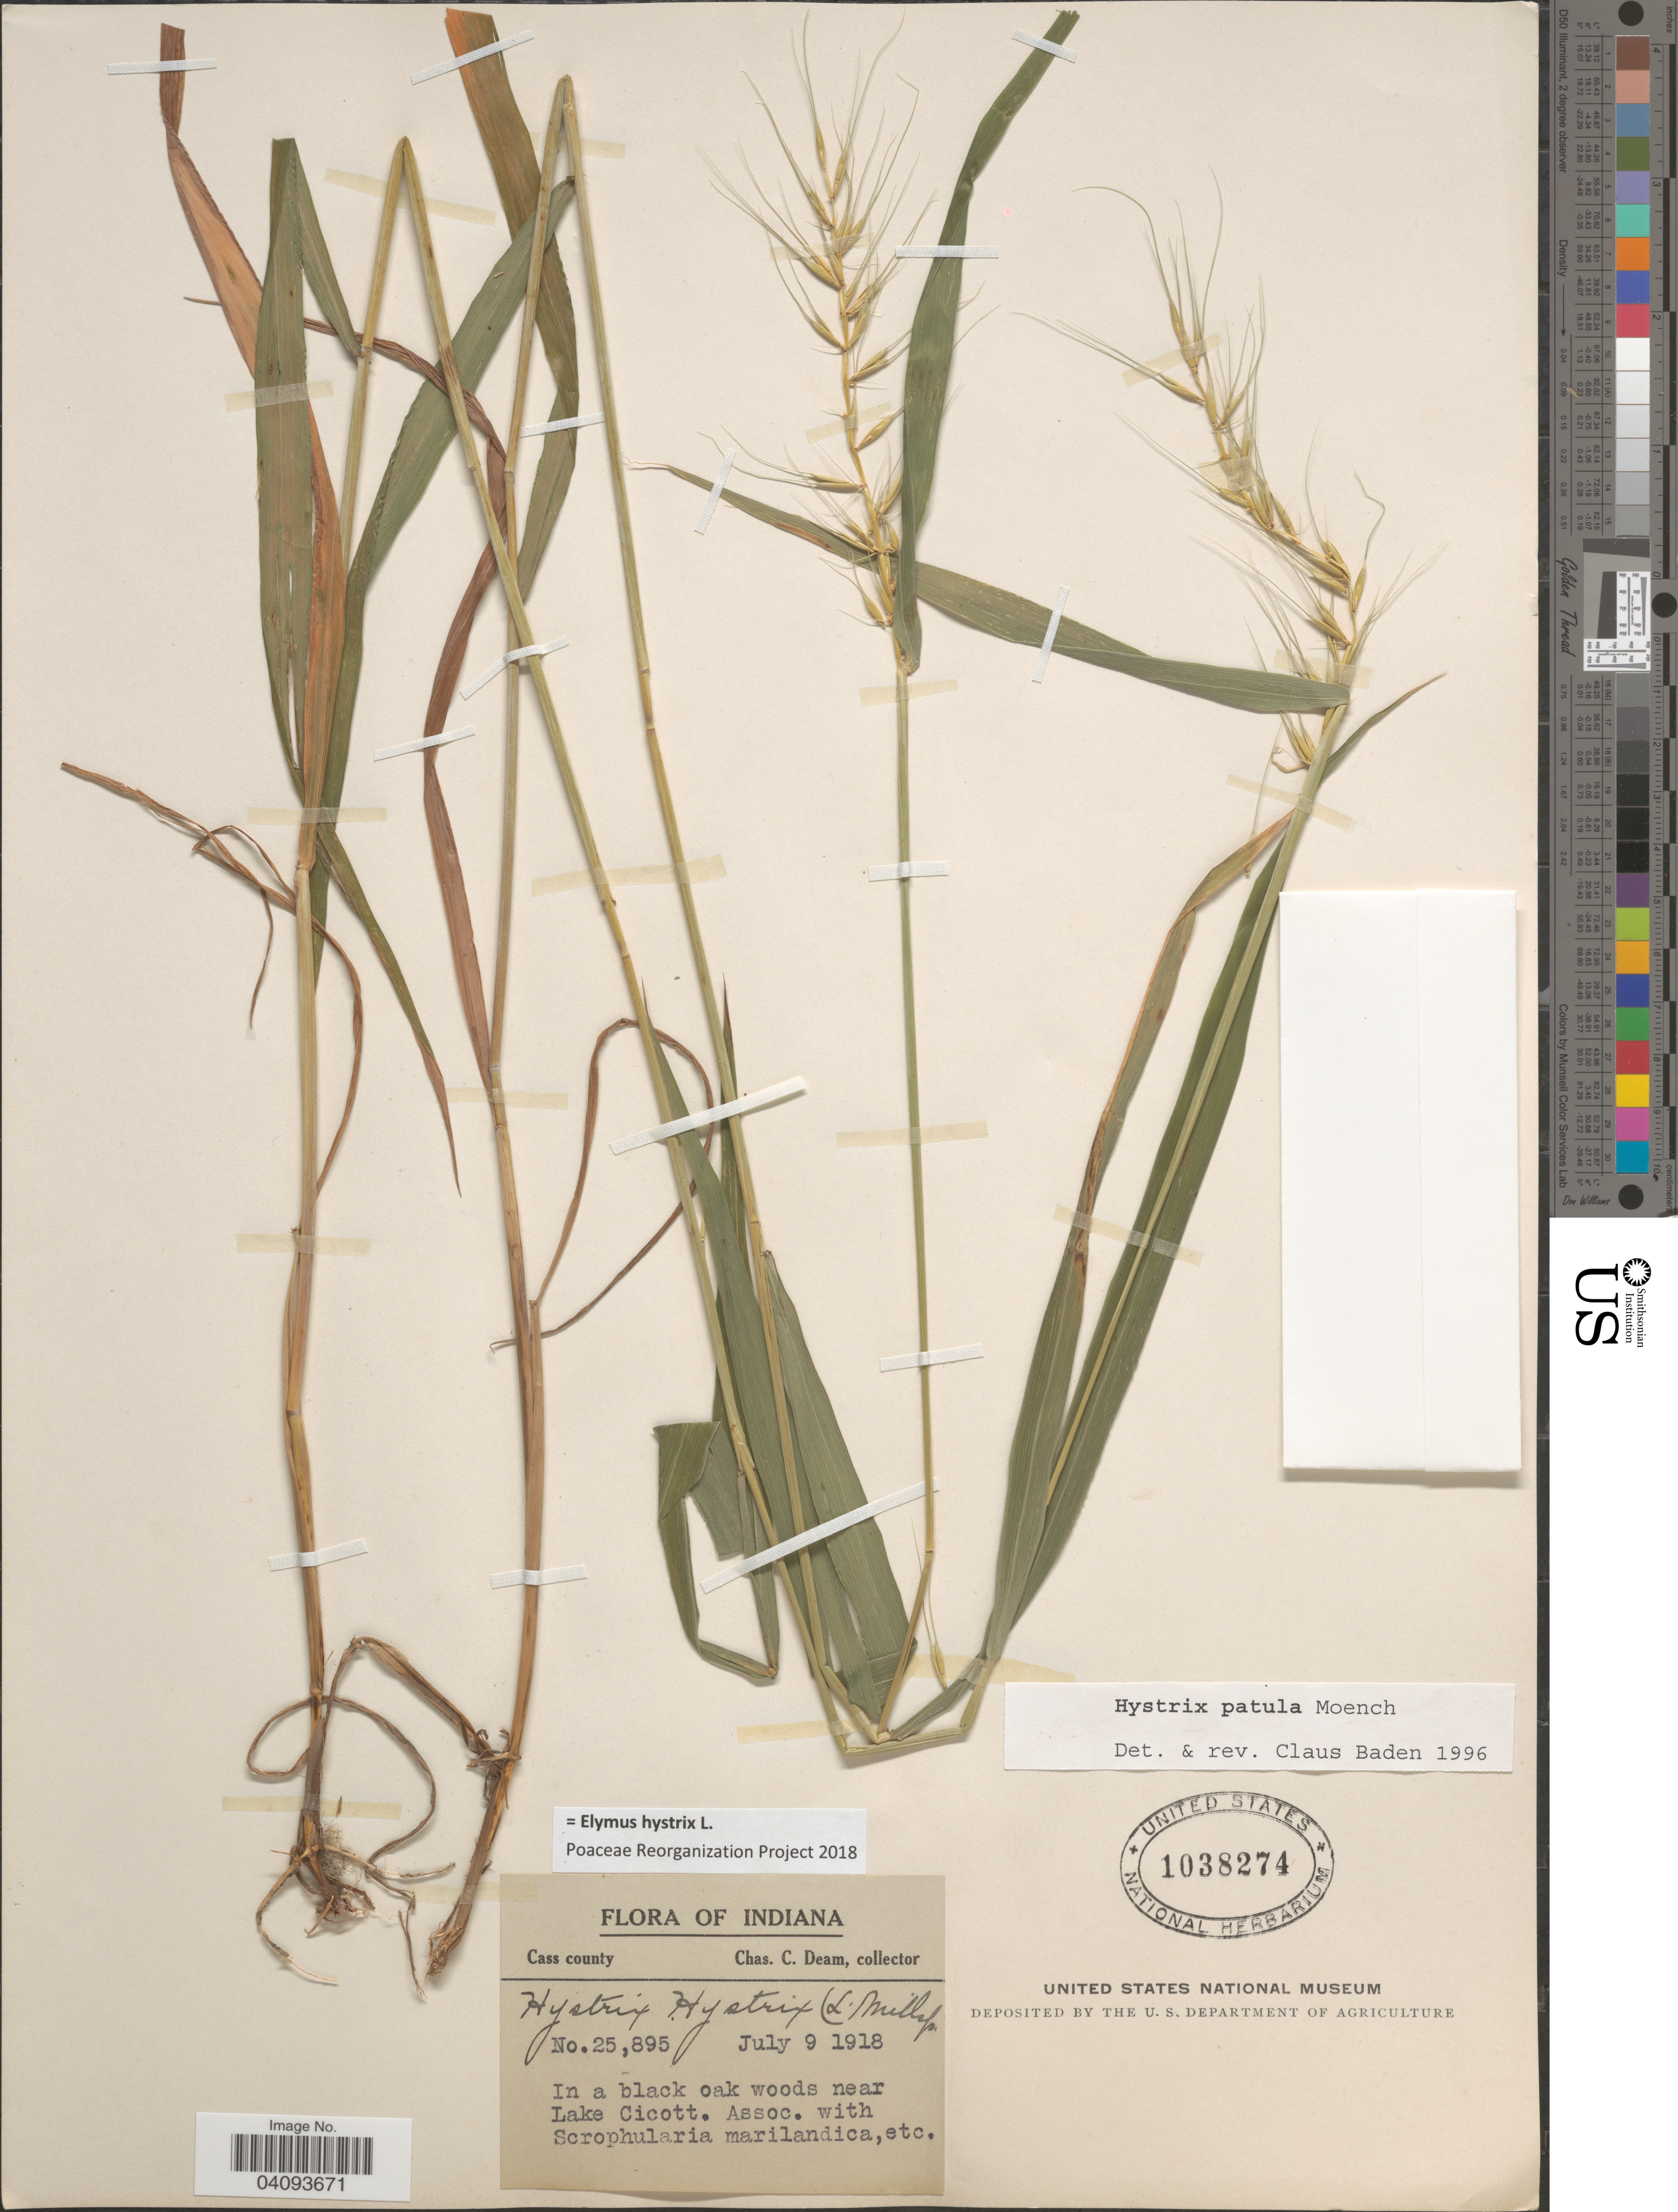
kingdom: Plantae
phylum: Tracheophyta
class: Liliopsida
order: Poales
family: Poaceae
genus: Elymus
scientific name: Elymus hystrix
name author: L.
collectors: C. C. Deam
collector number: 25895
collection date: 1918-07-09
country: United States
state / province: Indiana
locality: Cass county. In a black oak woods near Lake Cicott.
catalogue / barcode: US 1038274